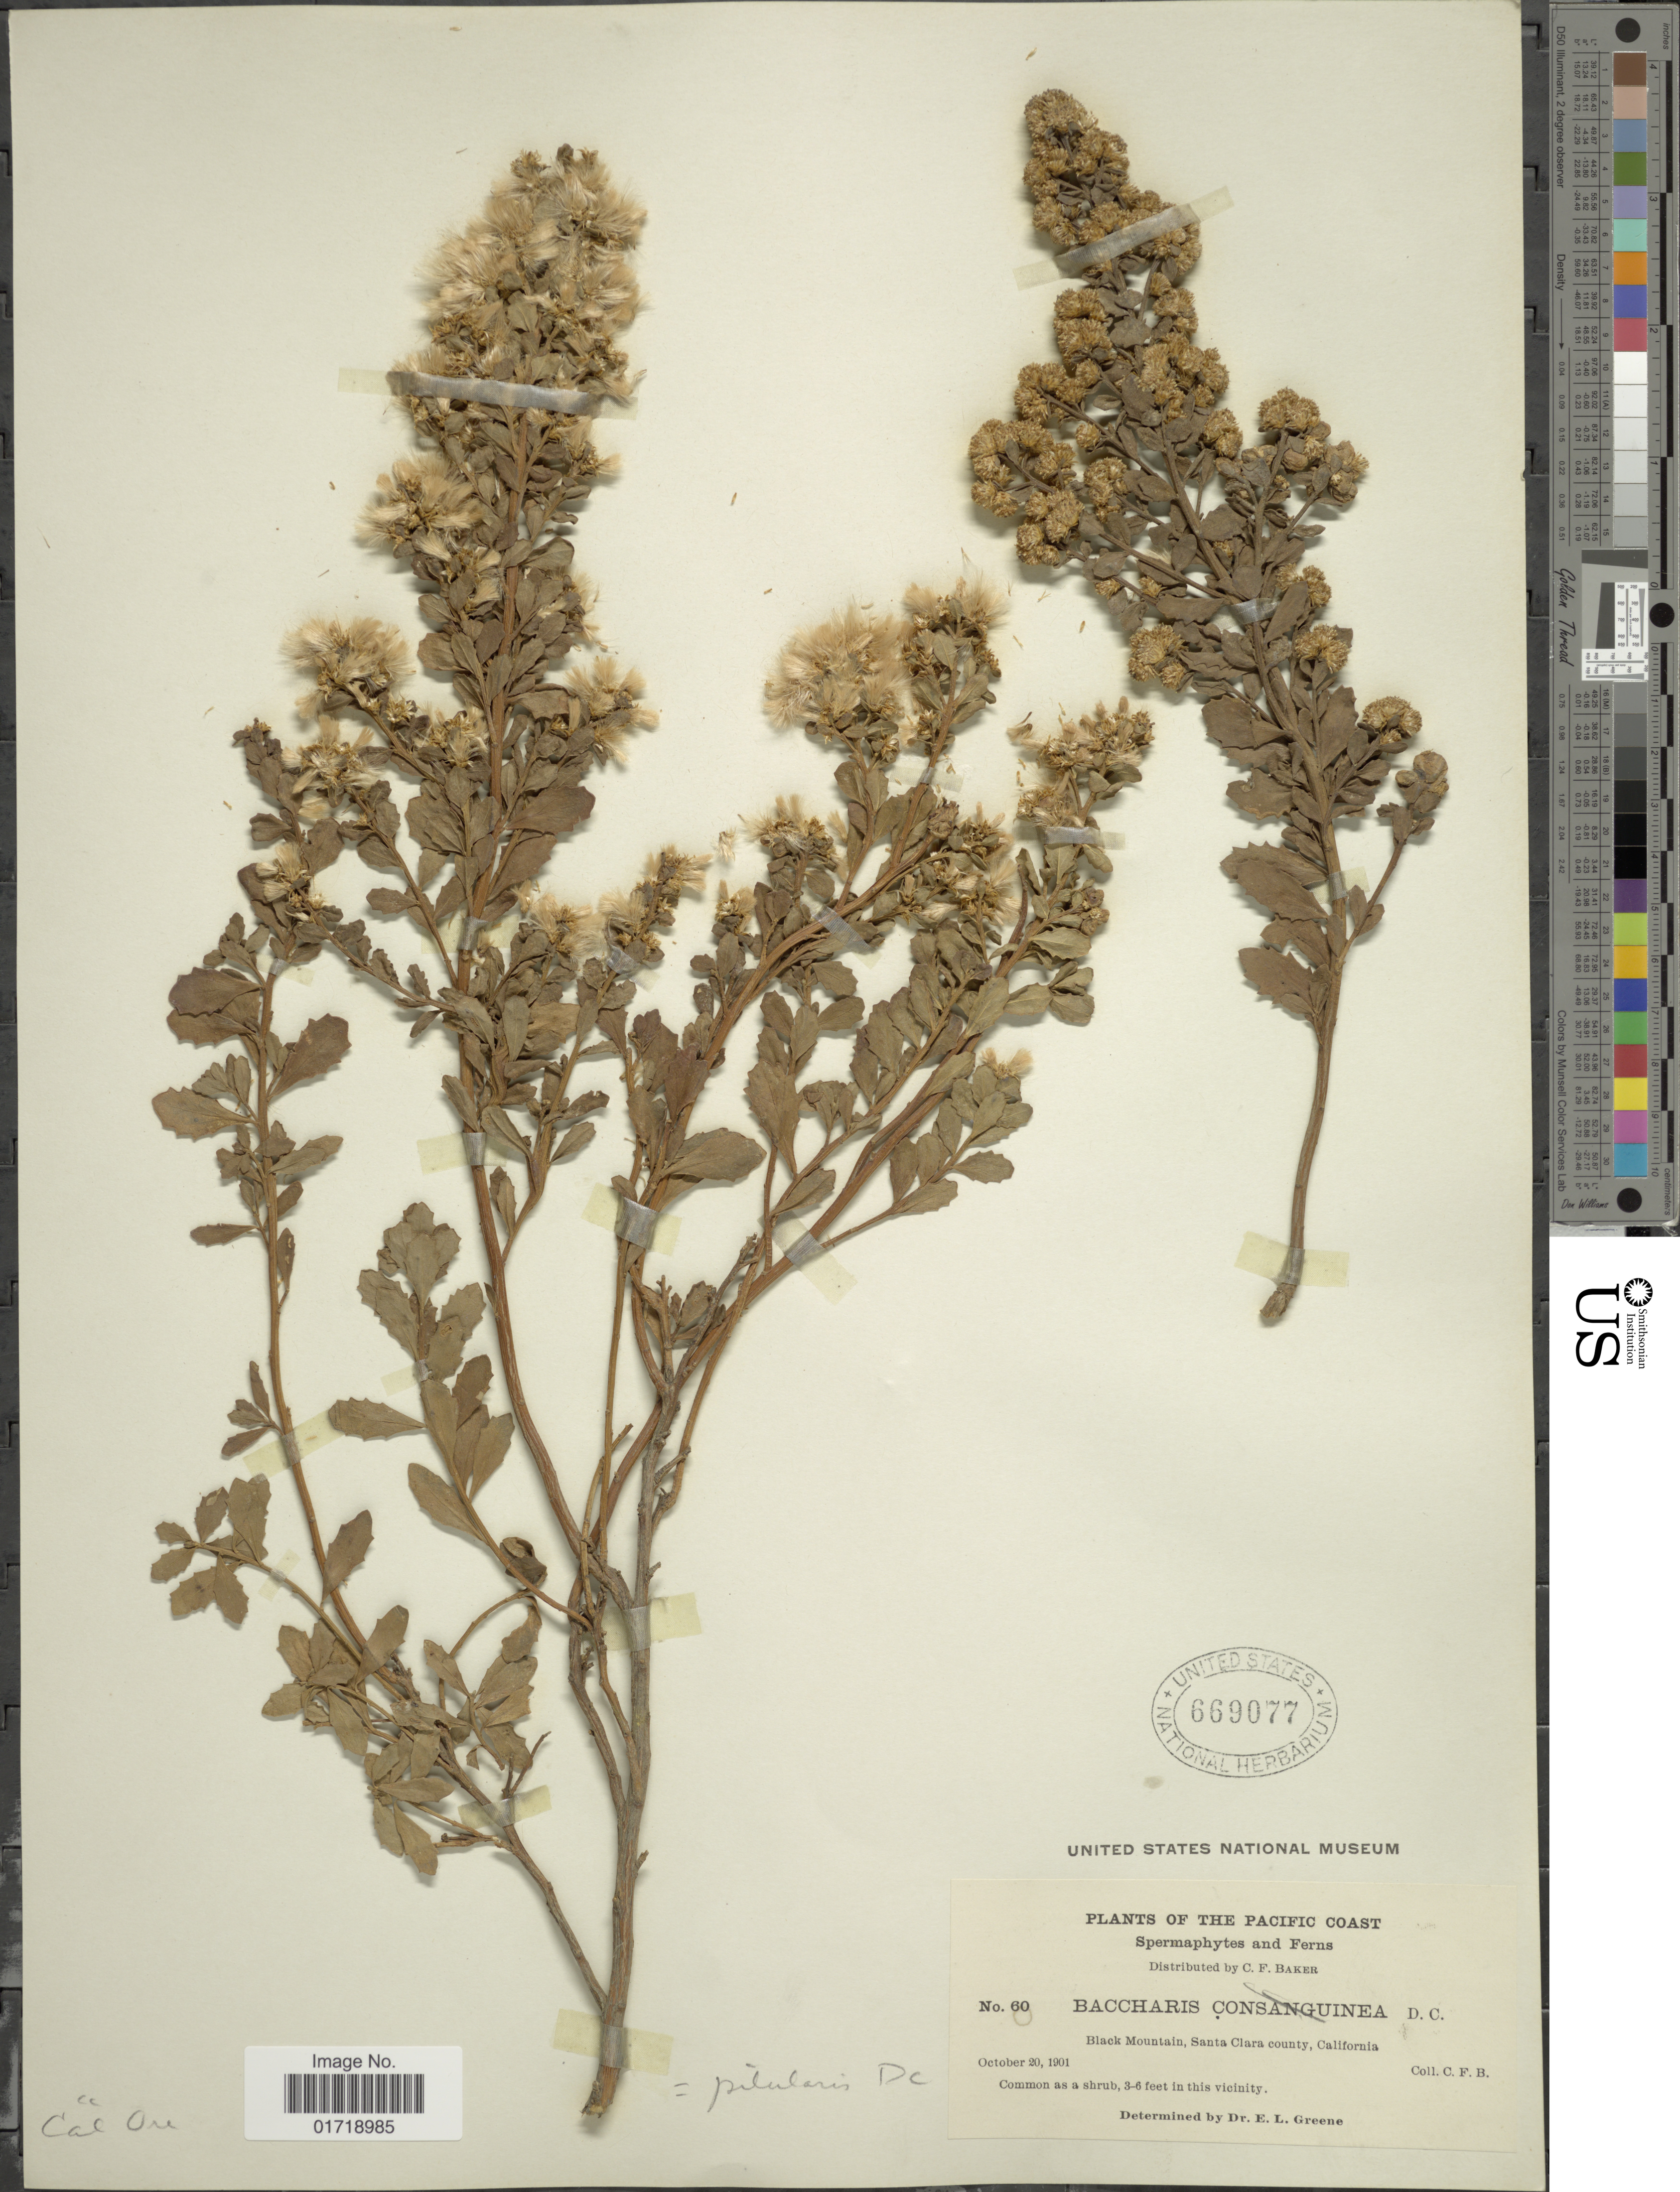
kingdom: Plantae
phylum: Tracheophyta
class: Magnoliopsida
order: Asterales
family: Asteraceae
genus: Baccharis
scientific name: Baccharis pilularis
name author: DC.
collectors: C. F. Baker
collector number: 60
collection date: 1901-10-20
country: United States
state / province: California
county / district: Santa Clara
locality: The Pacific Coast, Black Mountain, Santa Clara County, California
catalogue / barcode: US 669077